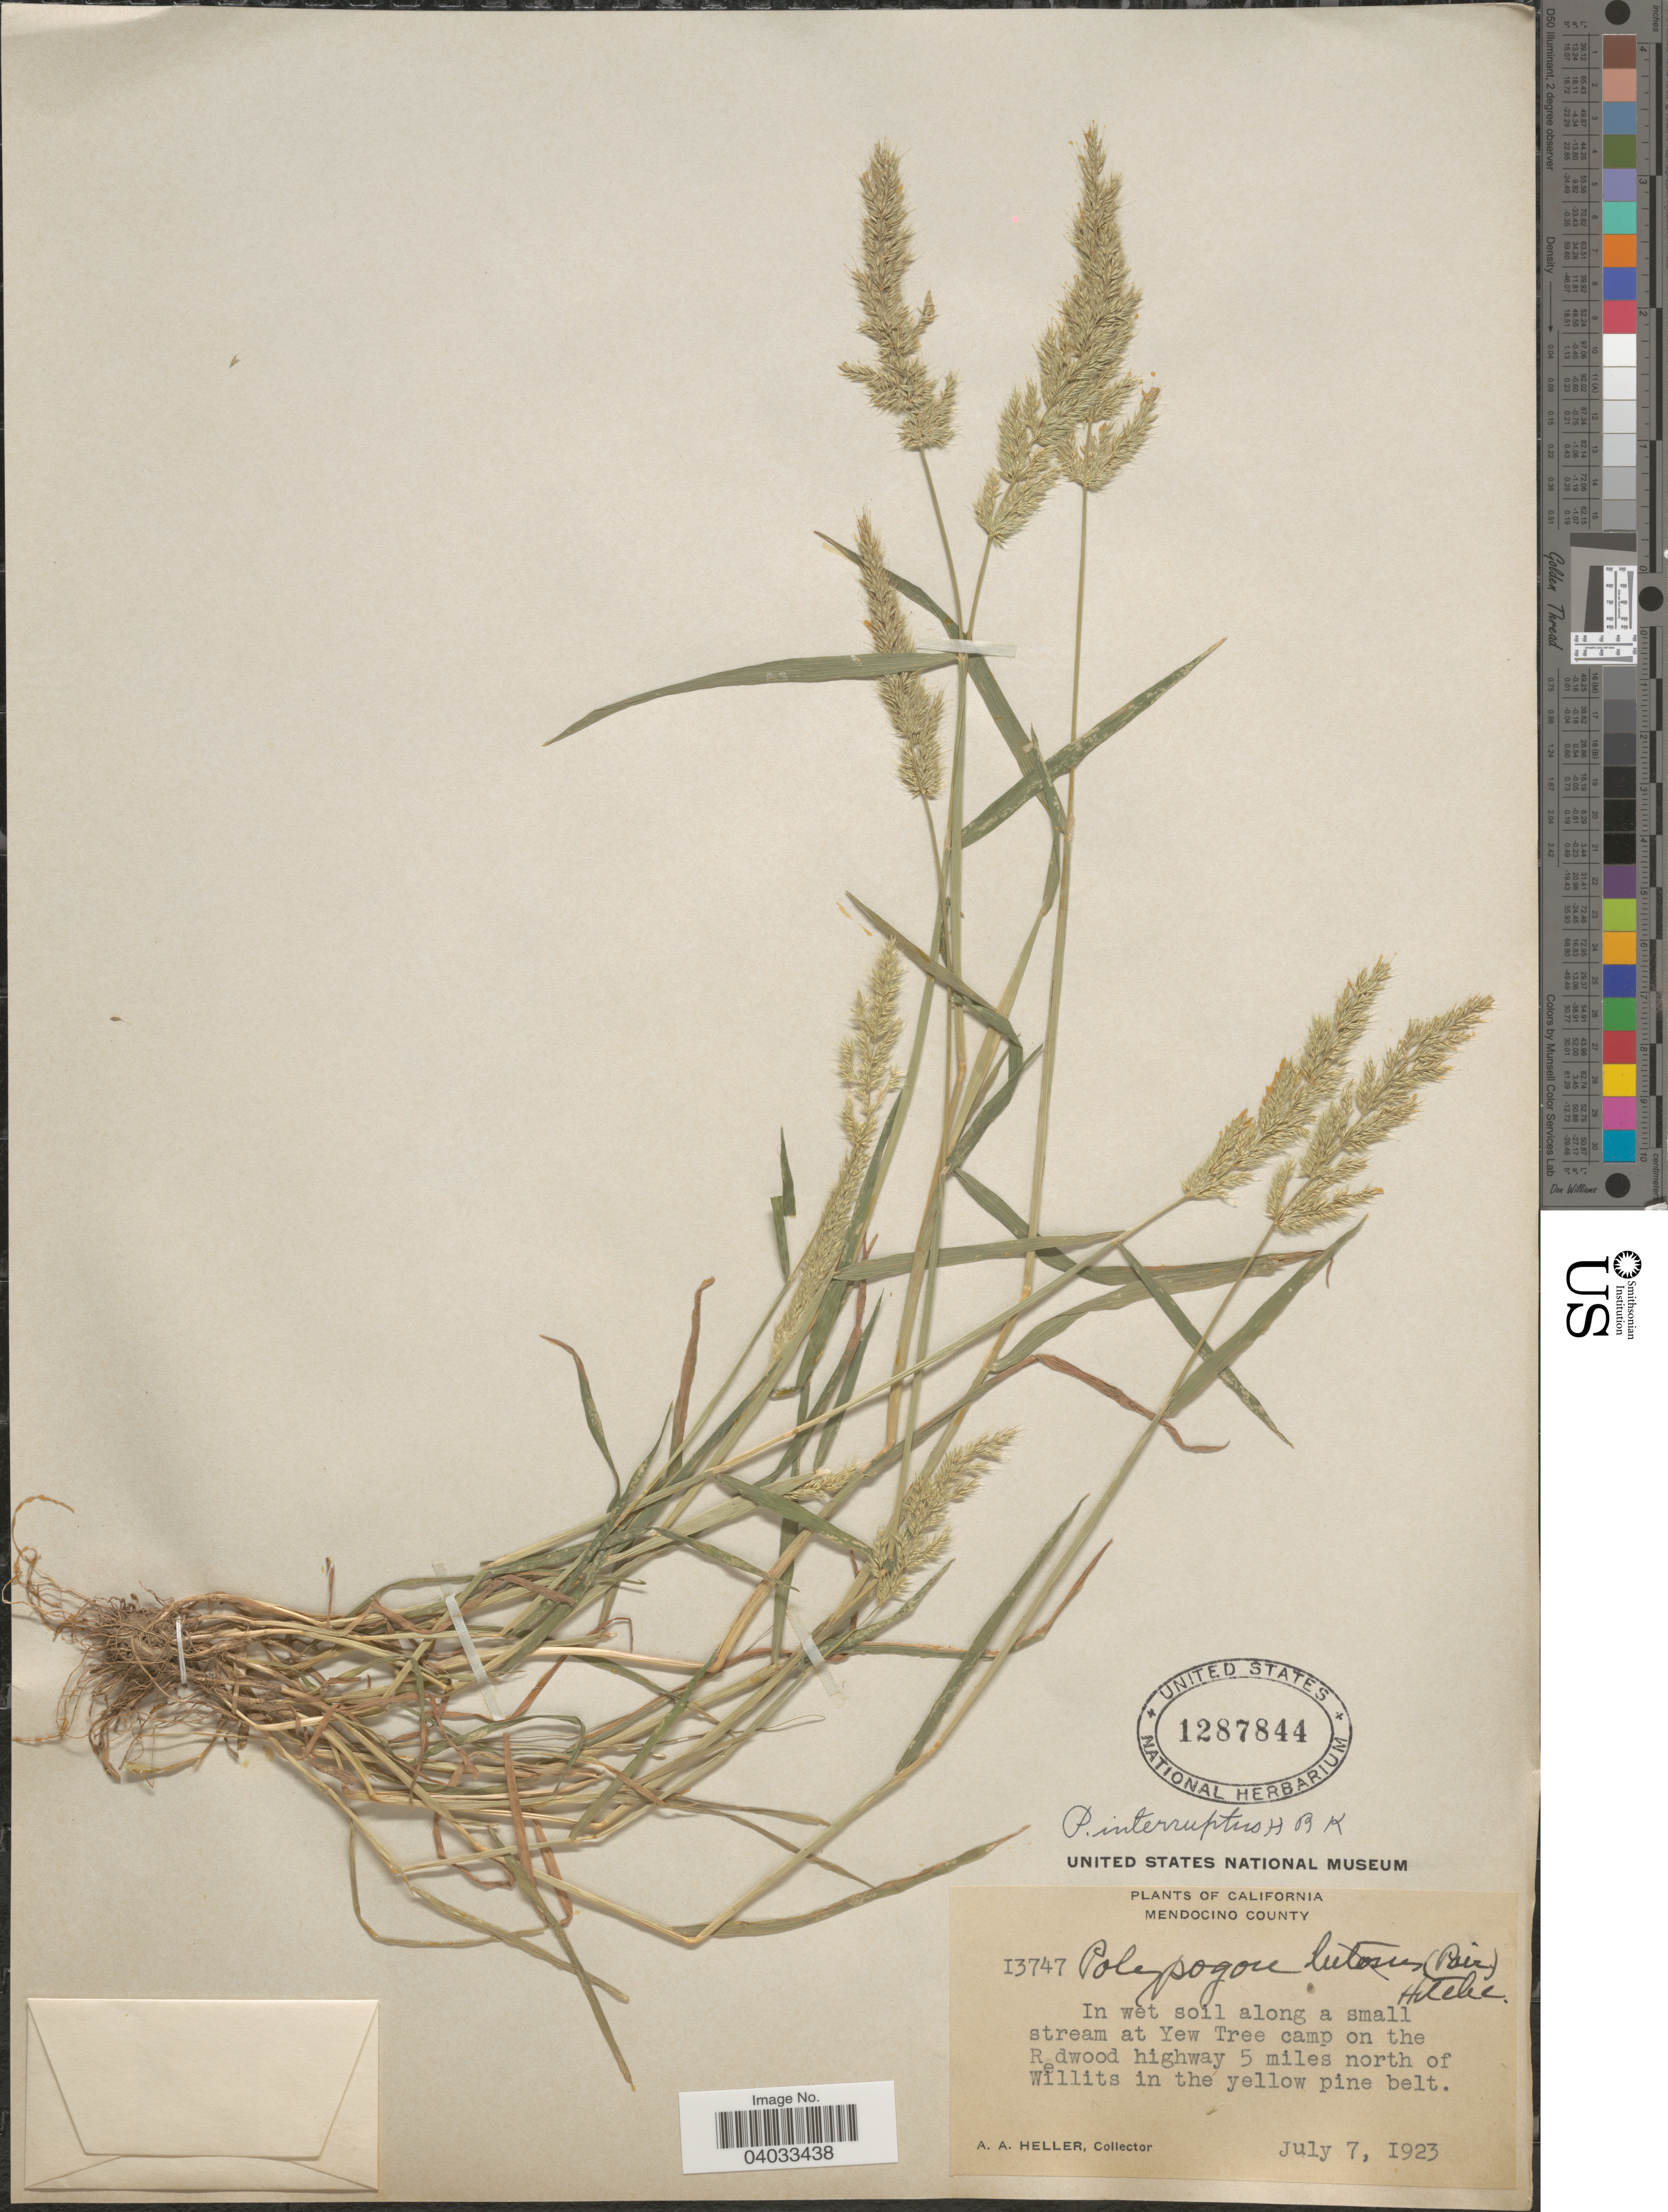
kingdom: Plantae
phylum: Tracheophyta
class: Liliopsida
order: Poales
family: Poaceae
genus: Polypogon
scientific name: Polypogon interruptus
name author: Kunth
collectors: A. A. Heller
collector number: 13747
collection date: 1923-07-07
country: United States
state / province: California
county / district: Mendocino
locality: Mendocino County. At Yew Tree camp on the Redwood highway 5 miles north of Willits.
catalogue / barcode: US 1287844